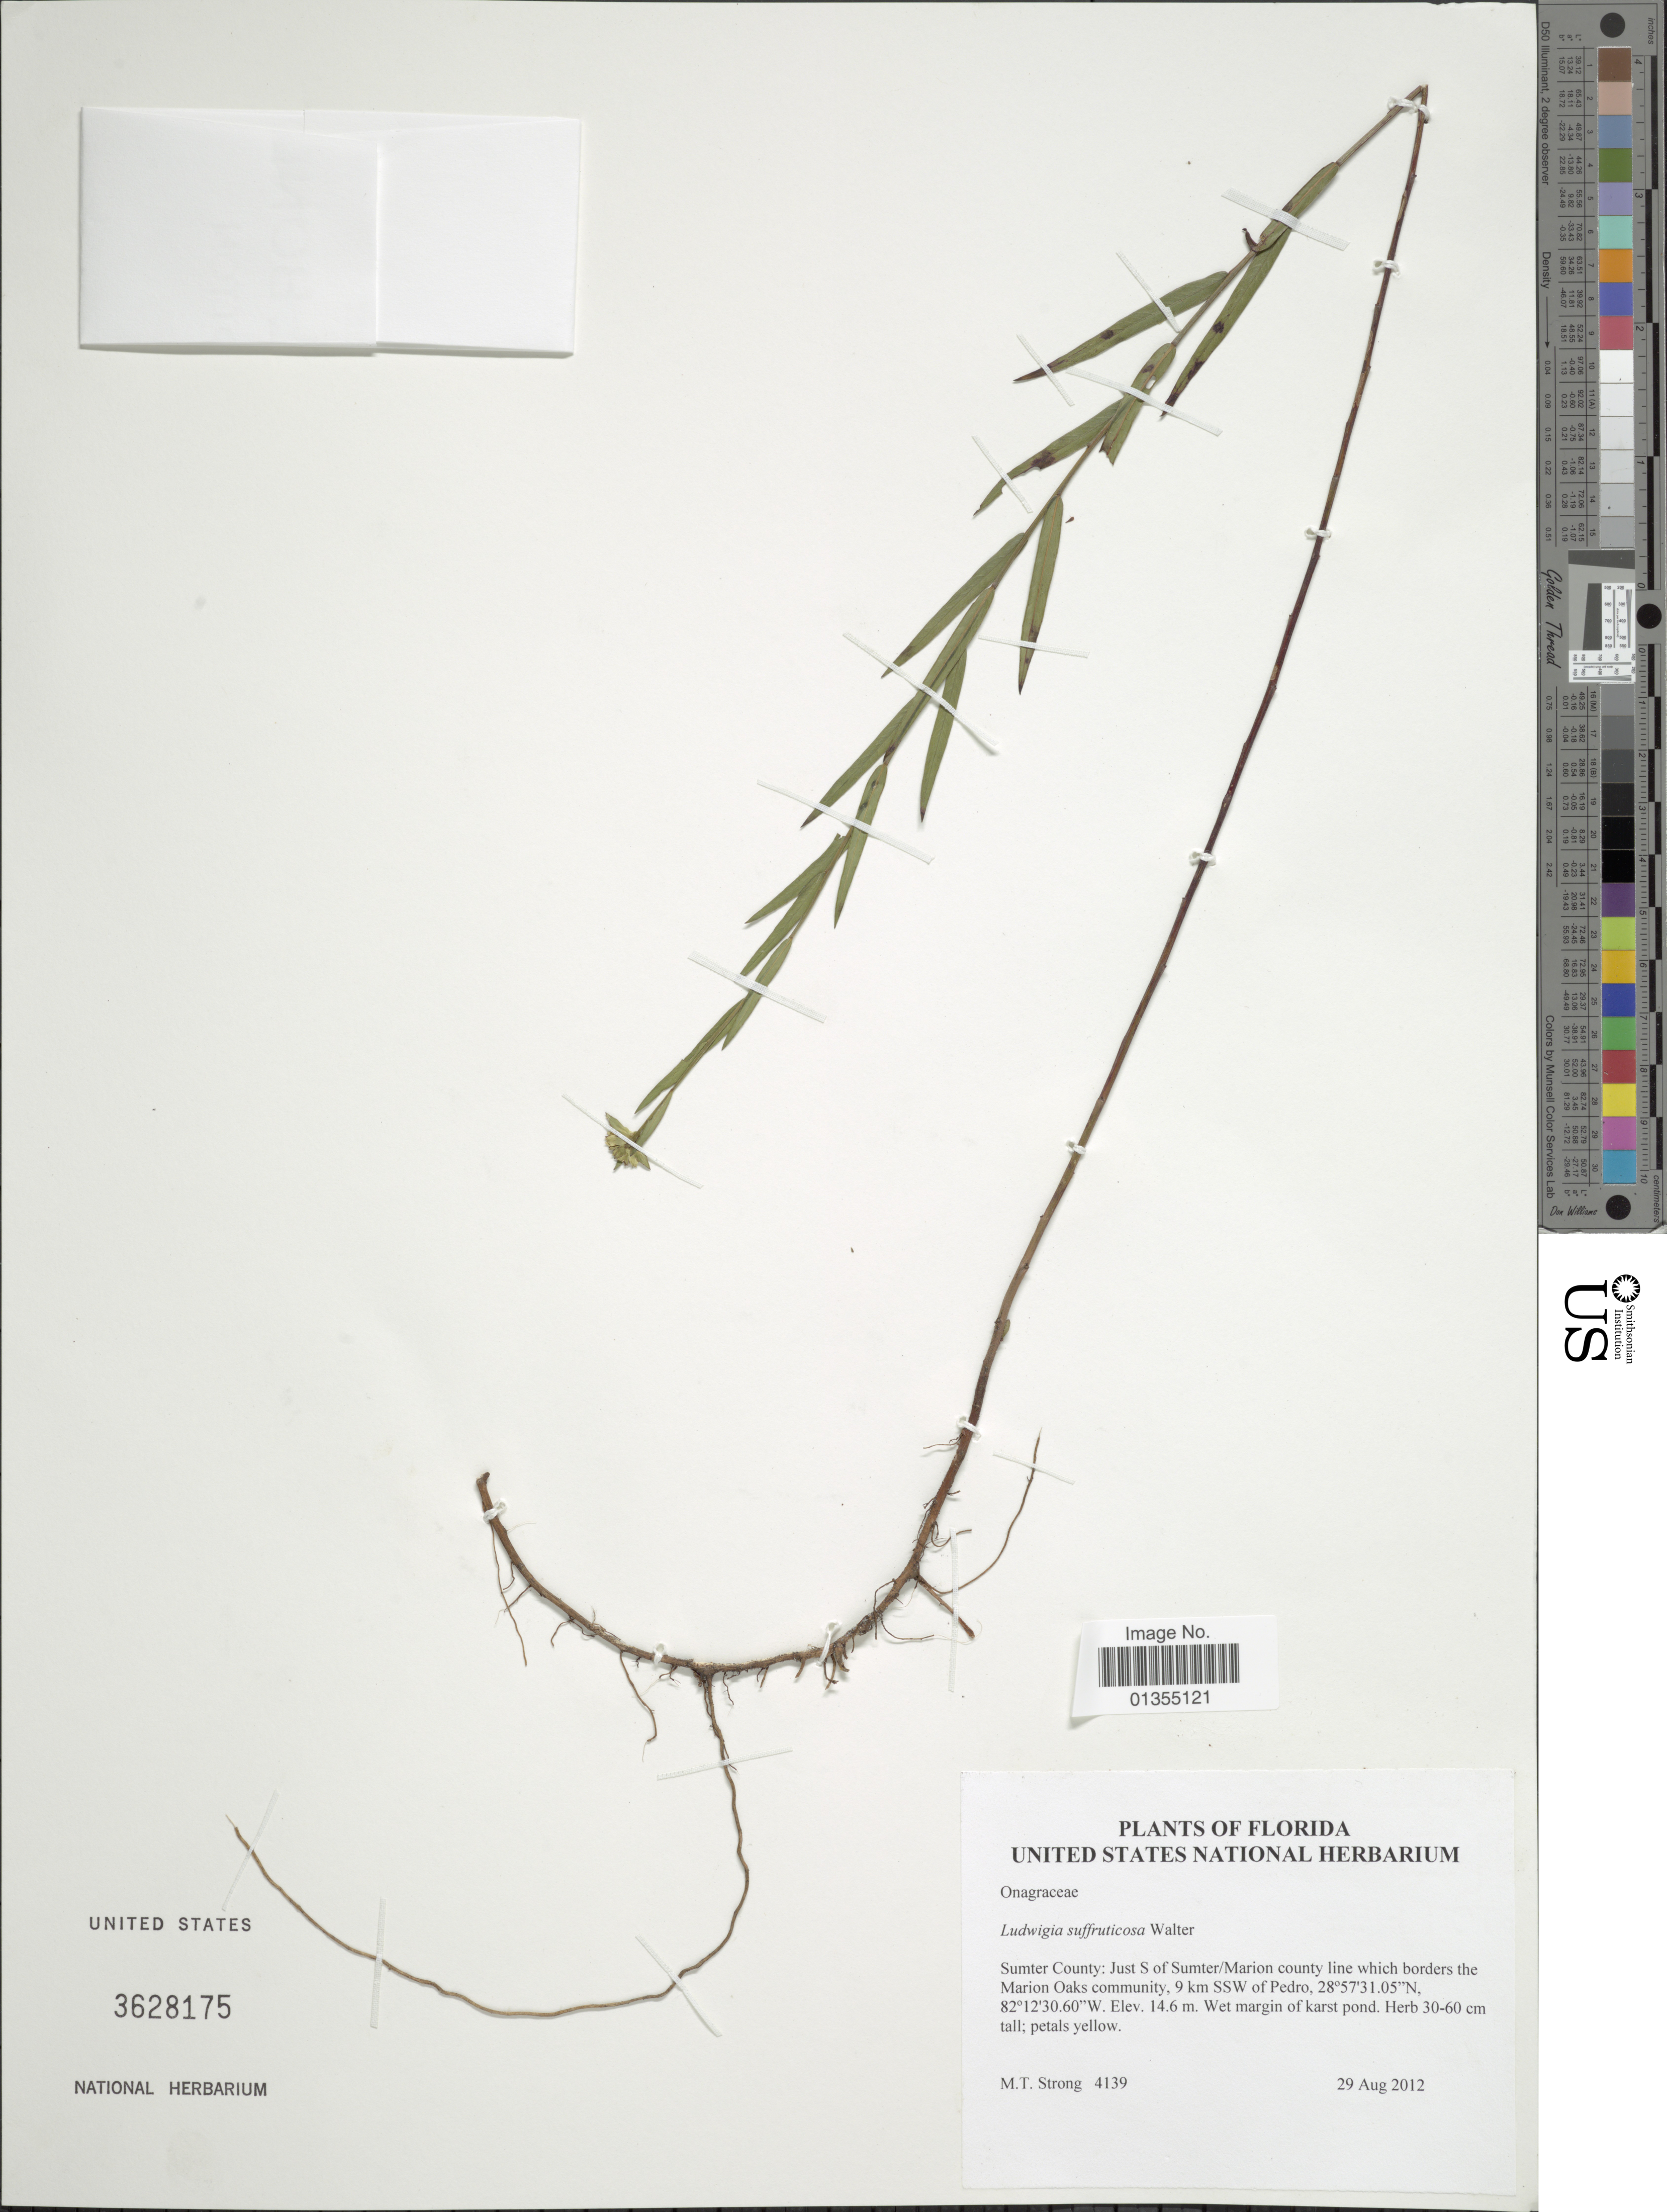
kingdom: Plantae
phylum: Tracheophyta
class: Magnoliopsida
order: Myrtales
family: Onagraceae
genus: Ludwigia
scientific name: Ludwigia suffruticosa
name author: Walter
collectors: M. T. Strong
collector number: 4139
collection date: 2012-08-29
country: United States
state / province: Florida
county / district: Sumter County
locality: Just S of Sumter/Marion county line which borders the Marion Oaks community, 9 km SSW of Pedro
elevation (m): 15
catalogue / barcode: US 3628175